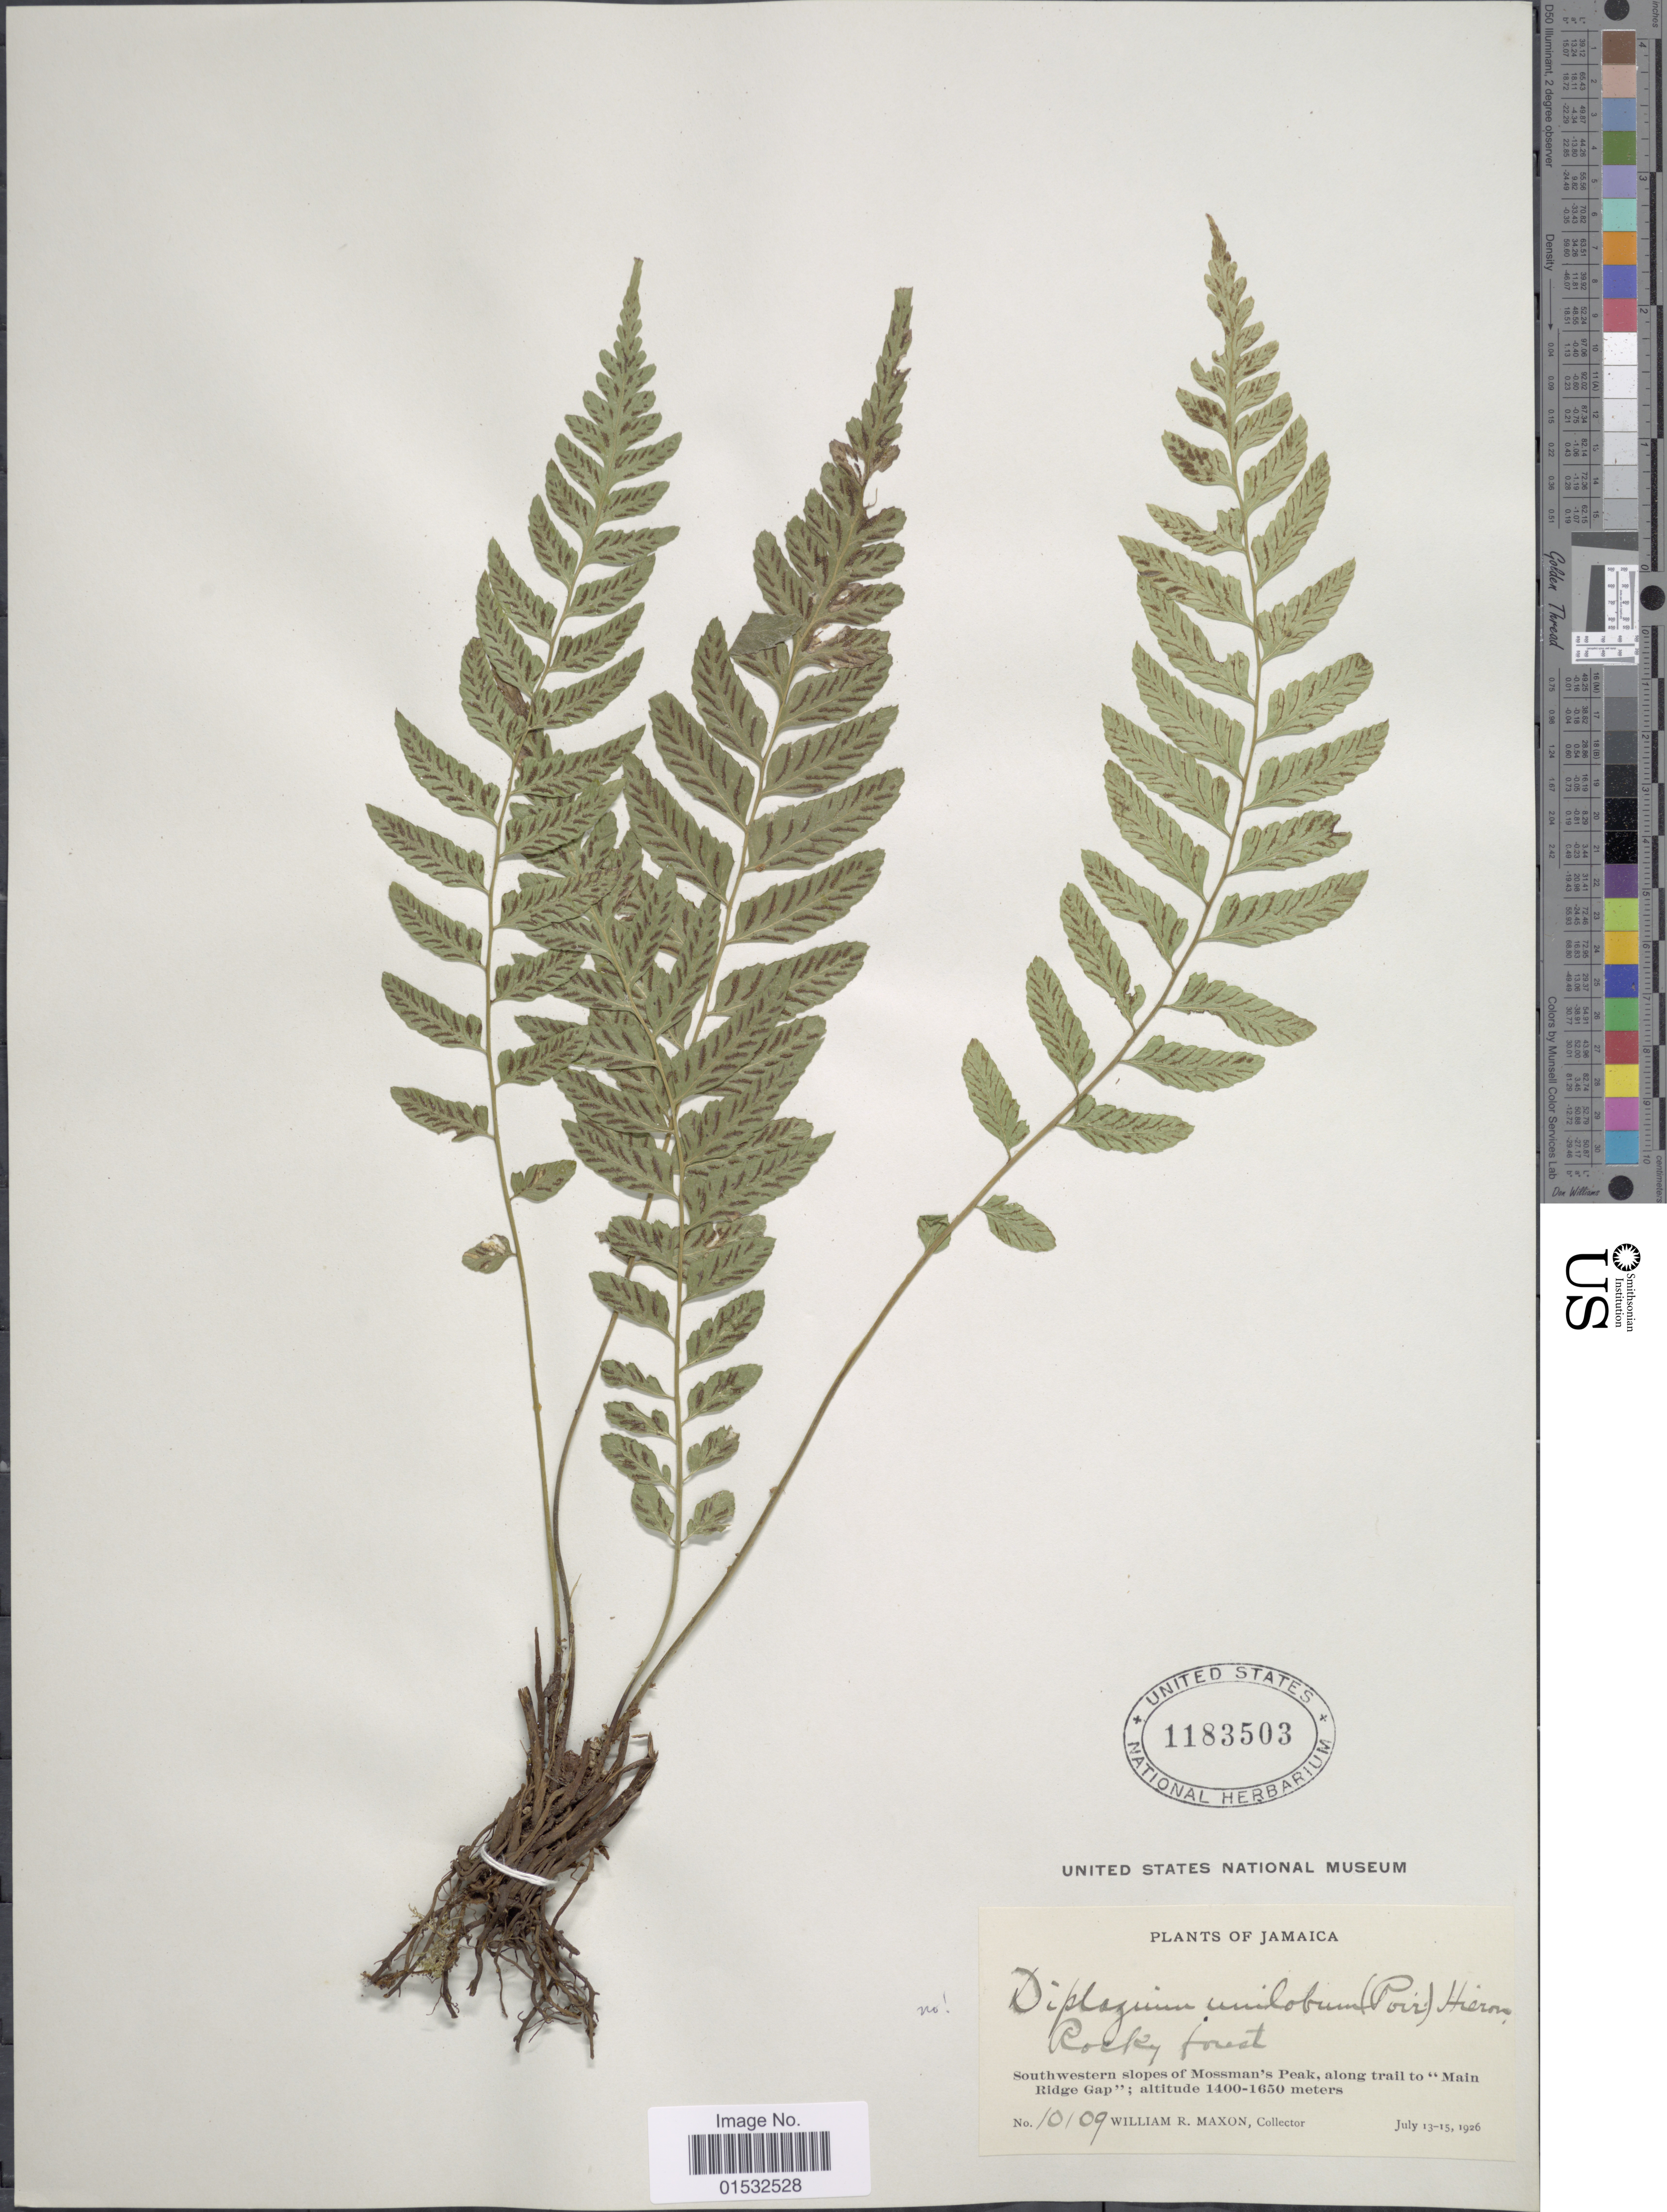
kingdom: Plantae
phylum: Tracheophyta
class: Polypodiopsida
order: Polypodiales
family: Athyriaceae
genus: Diplazium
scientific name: Diplazium unilobum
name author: (Poir.) Hieron.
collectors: W. R. Maxon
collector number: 10109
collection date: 1926-07-13/1926-07-15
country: Jamaica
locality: Southwestern slopes of Mossman's Peak, along trail to "Main Ridge Gap"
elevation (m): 1400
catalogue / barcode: US 1183503